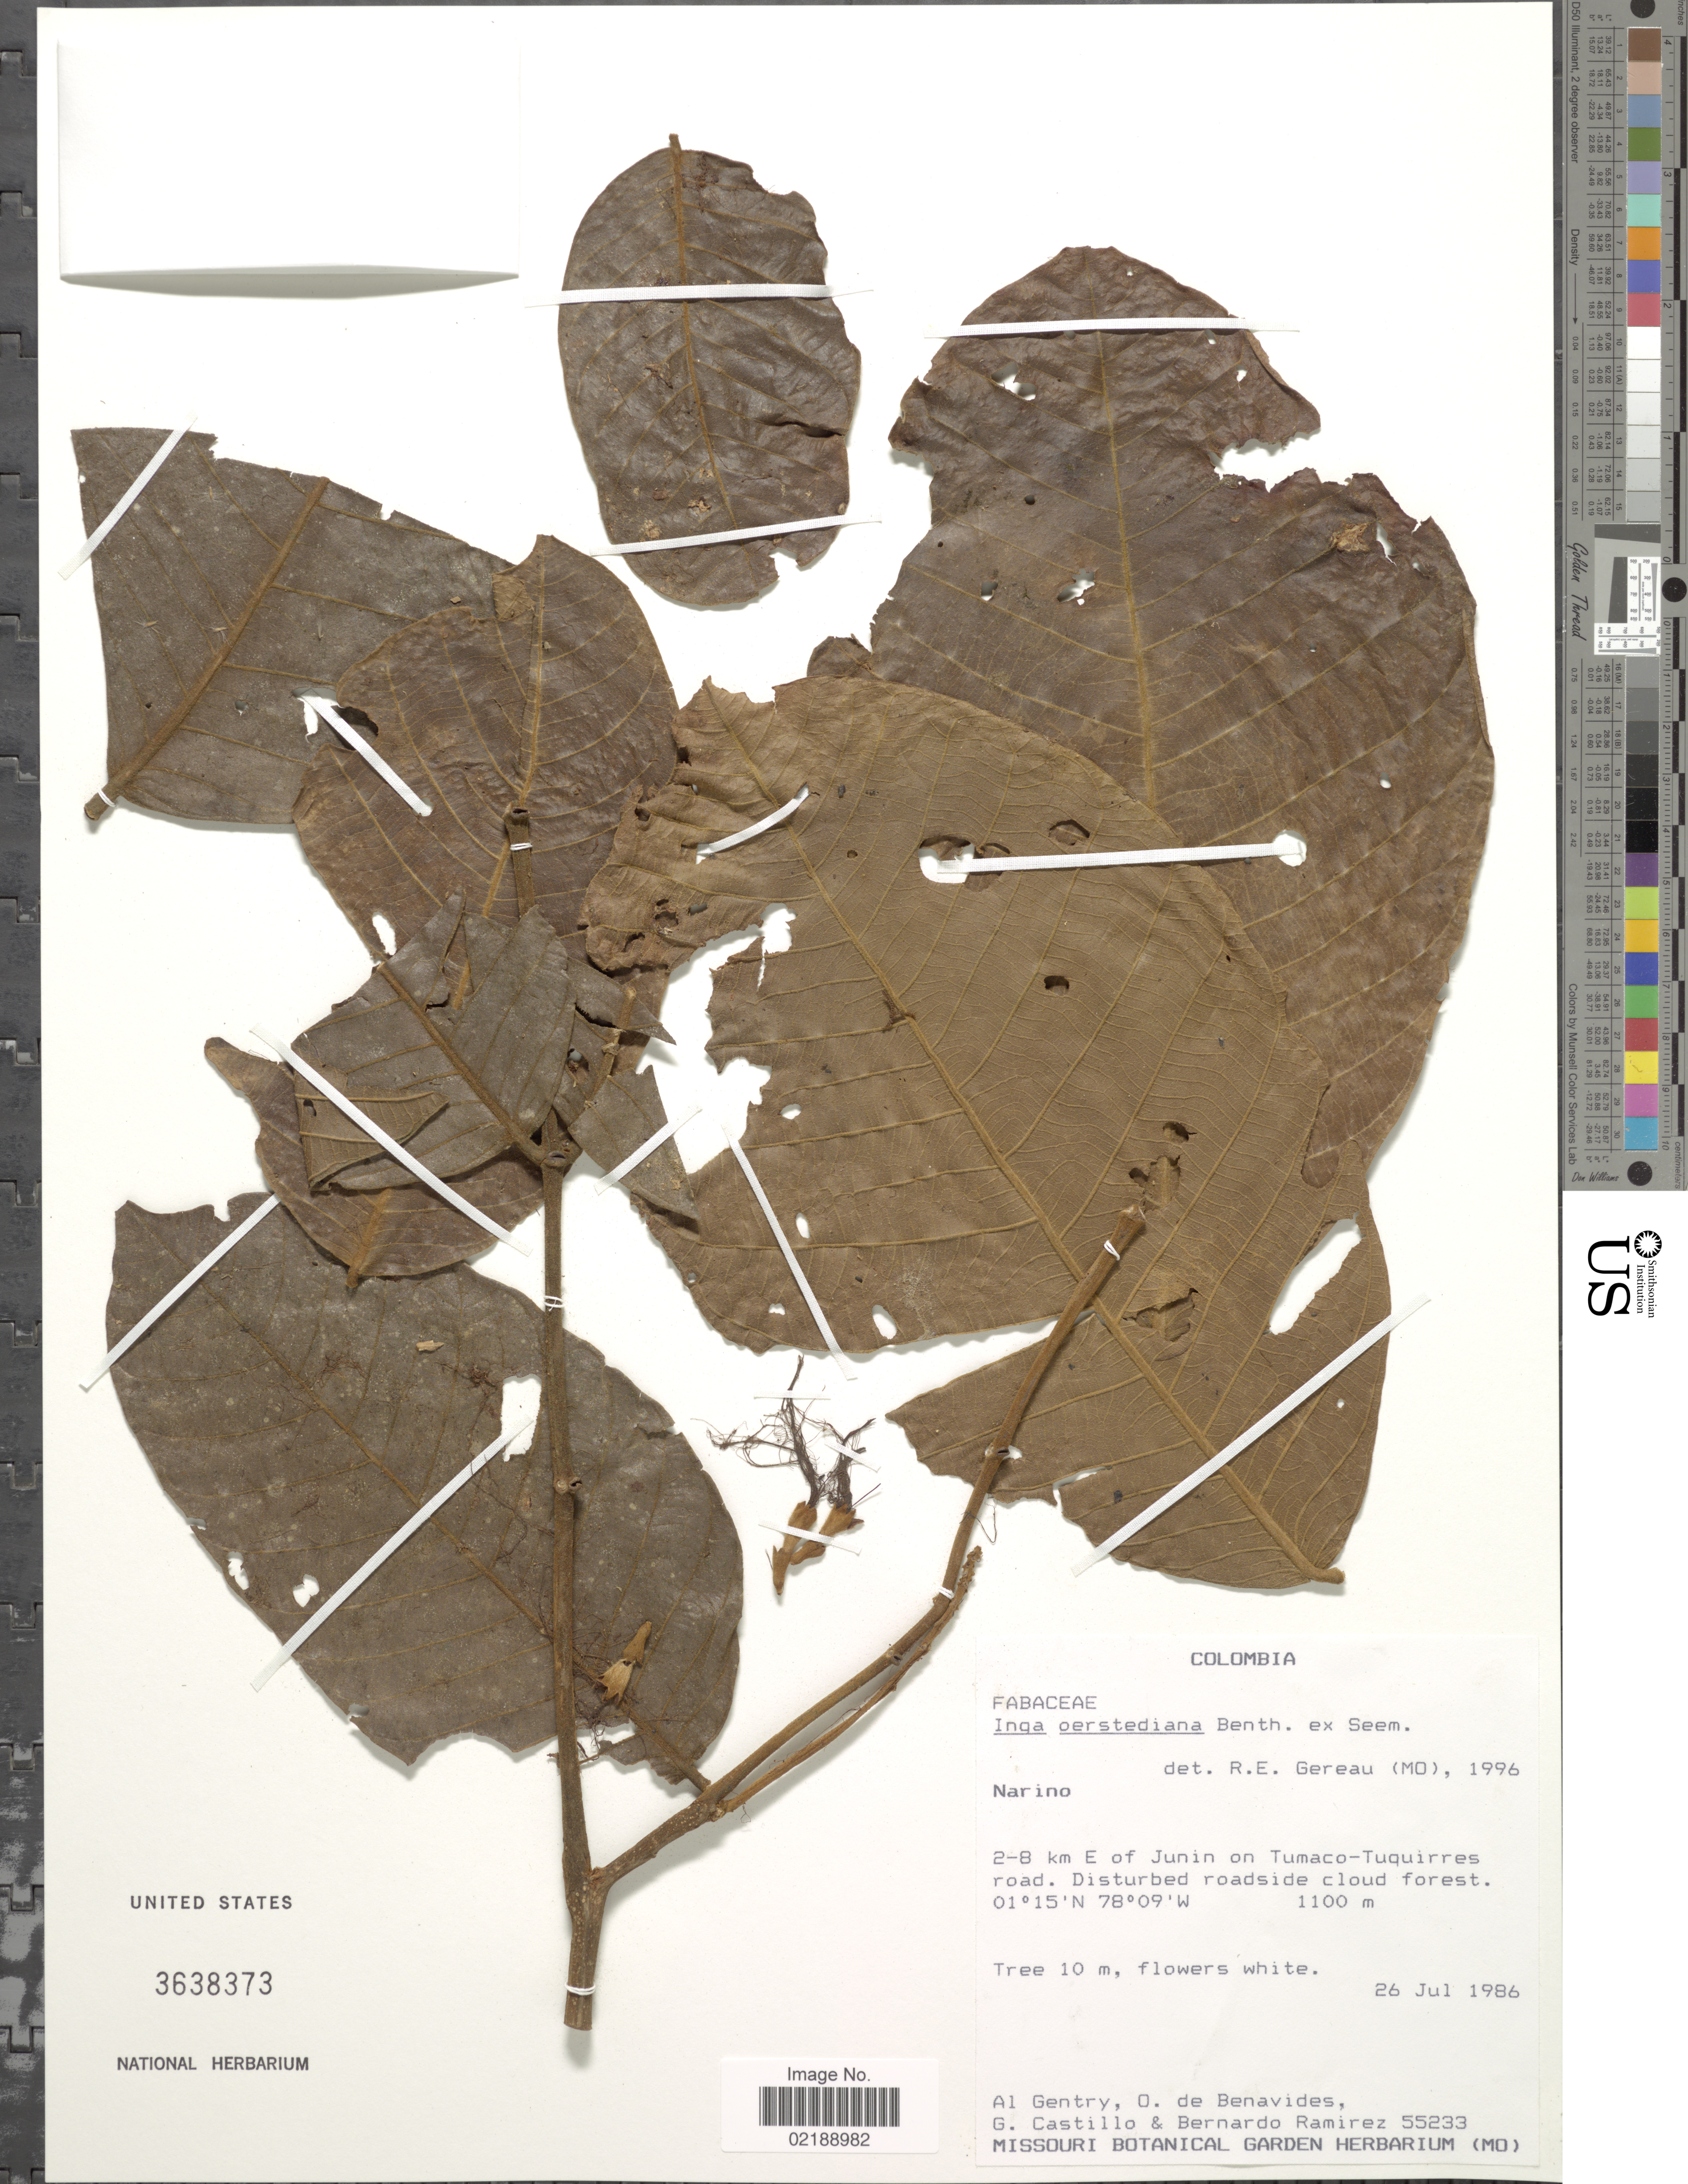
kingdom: Plantae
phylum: Tracheophyta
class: Magnoliopsida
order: Fabales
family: Fabaceae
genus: Inga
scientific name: Inga oerstediana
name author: Benth.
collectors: A. H. Gentry, Olga S. de Benavides, G. Castillo & B. Ramírez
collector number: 55233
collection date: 1986-07-26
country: Colombia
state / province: Nariño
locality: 2-8 km E of Junin on Tumaco-Tuquirres road. Disturbed roadside cloud forest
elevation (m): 1100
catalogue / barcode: US 3638373